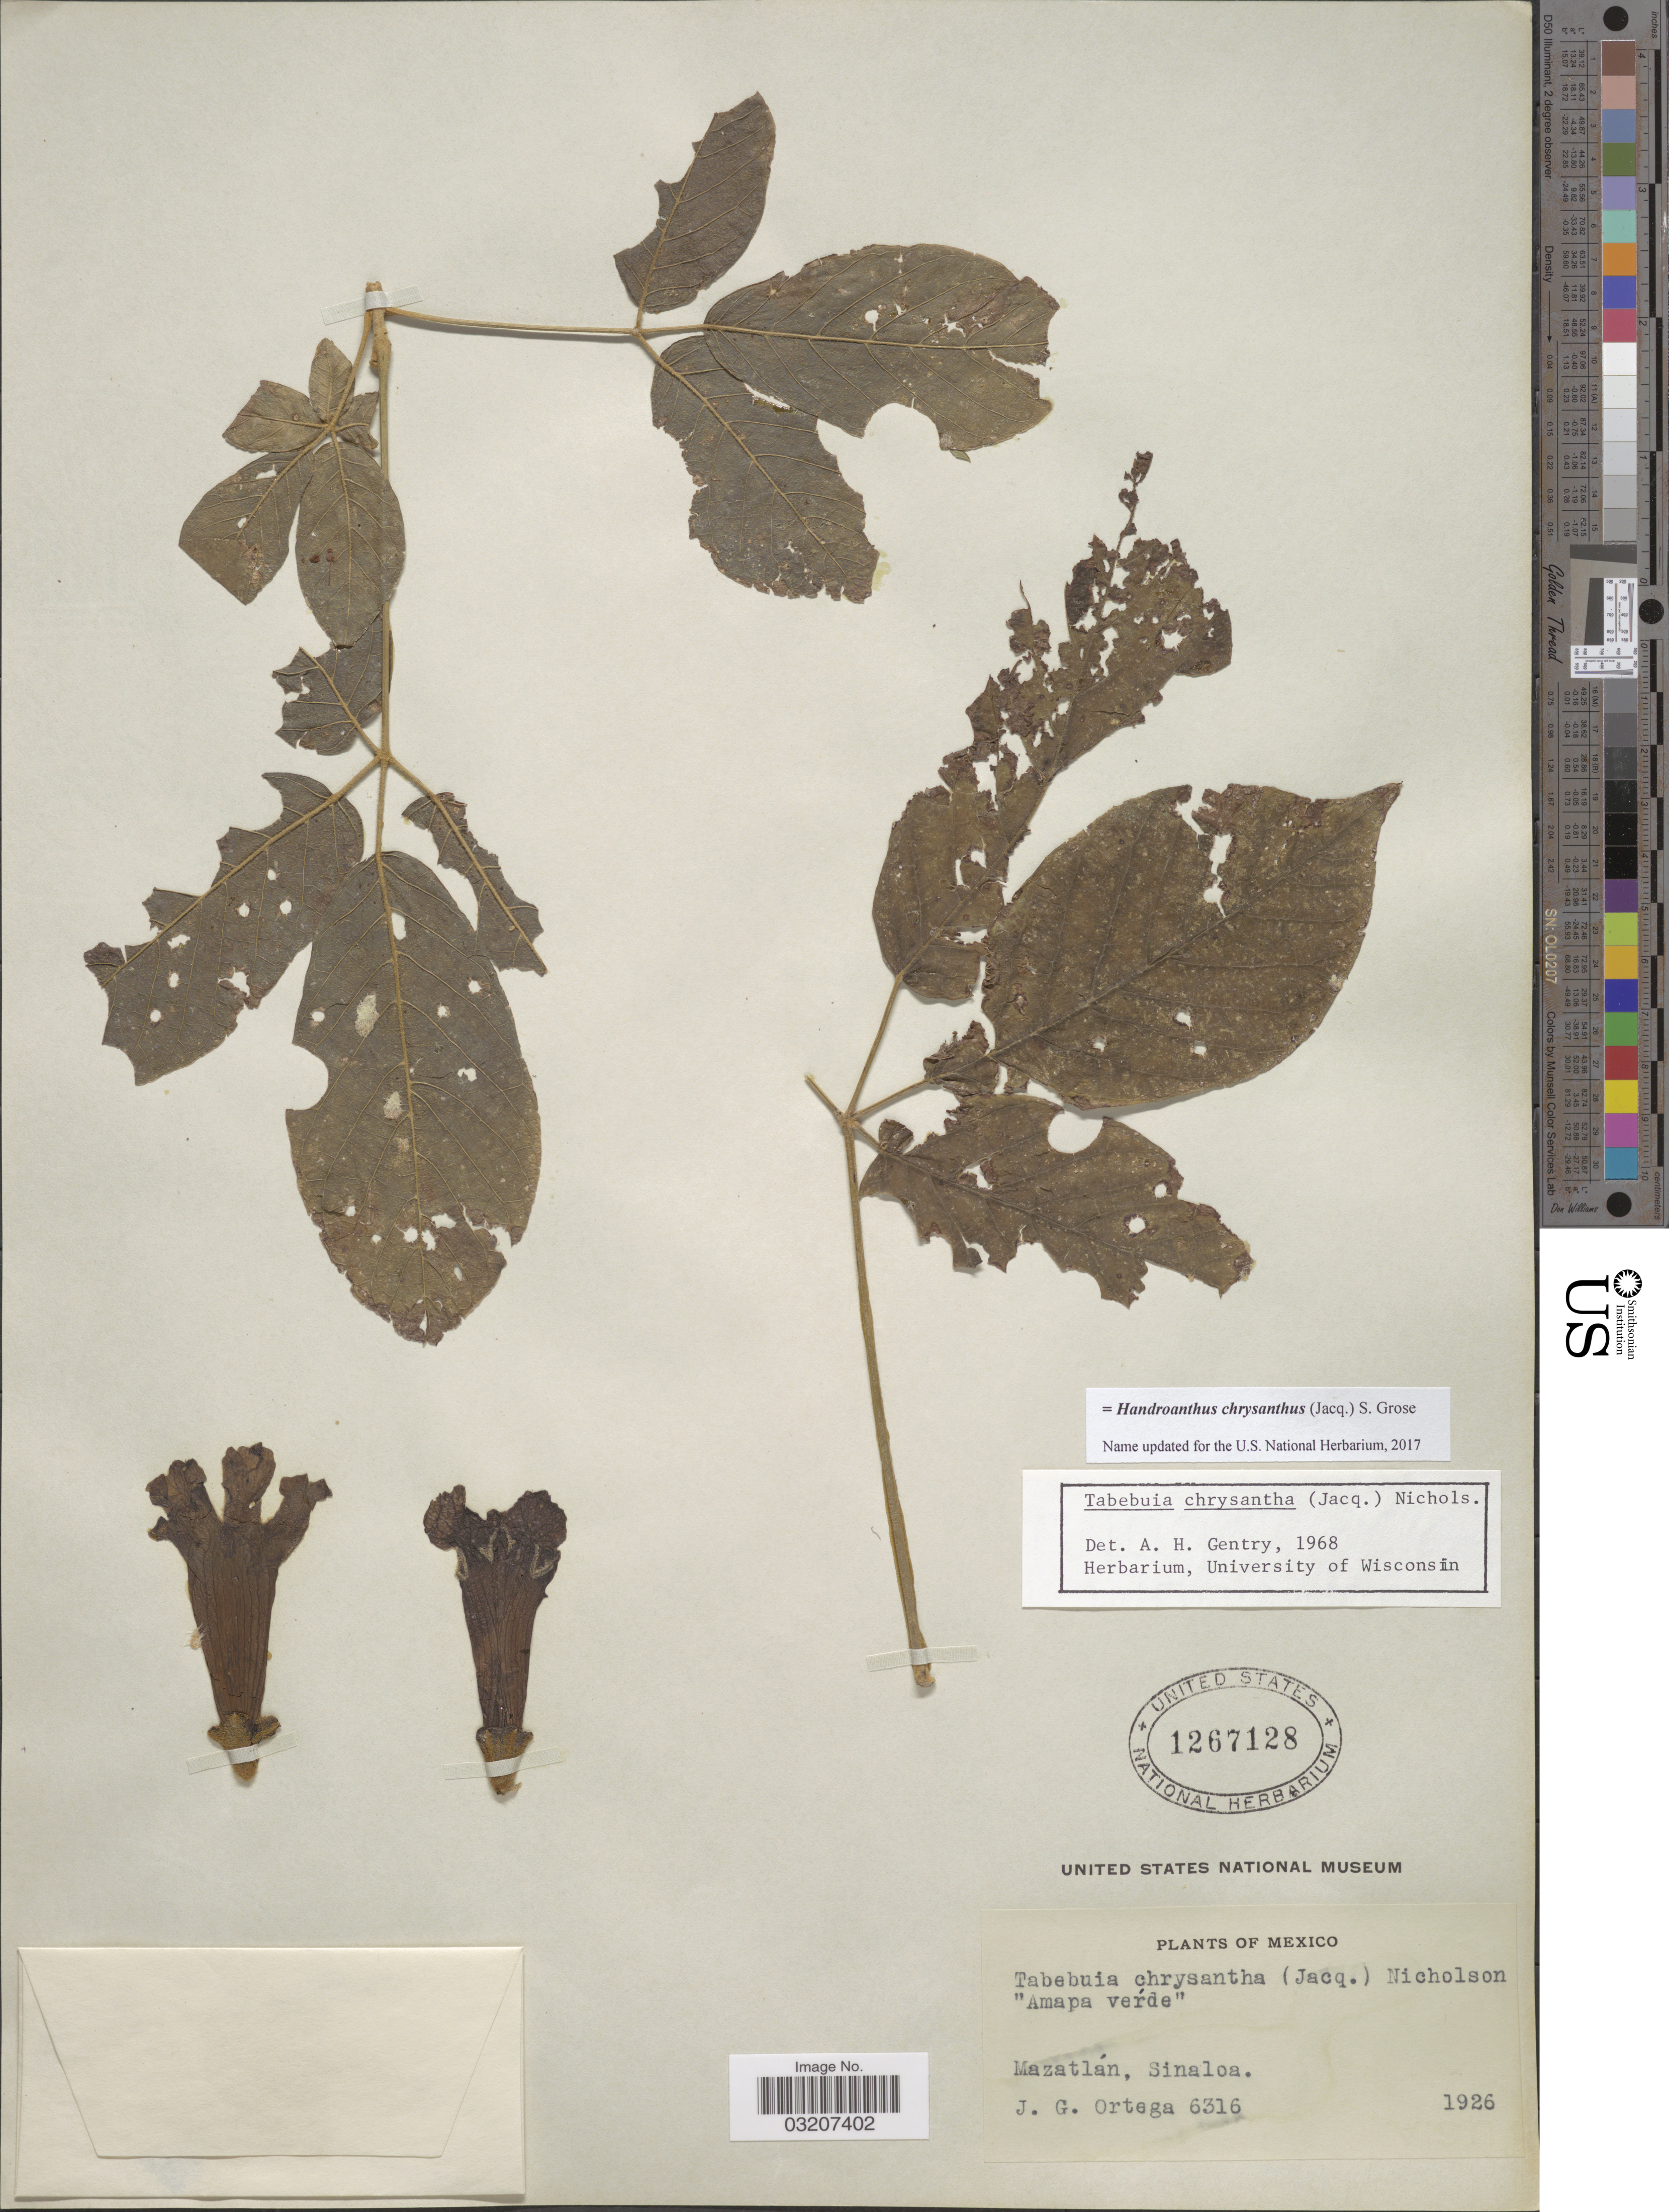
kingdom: Plantae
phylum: Tracheophyta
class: Magnoliopsida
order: Lamiales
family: Bignoniaceae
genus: Handroanthus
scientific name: Handroanthus chrysanthus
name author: (Jacq.) S.O. Grose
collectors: J. Ortega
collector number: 6316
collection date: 1926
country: Mexico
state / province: Sinaloa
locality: Mazatlán.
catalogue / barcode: US 1267128